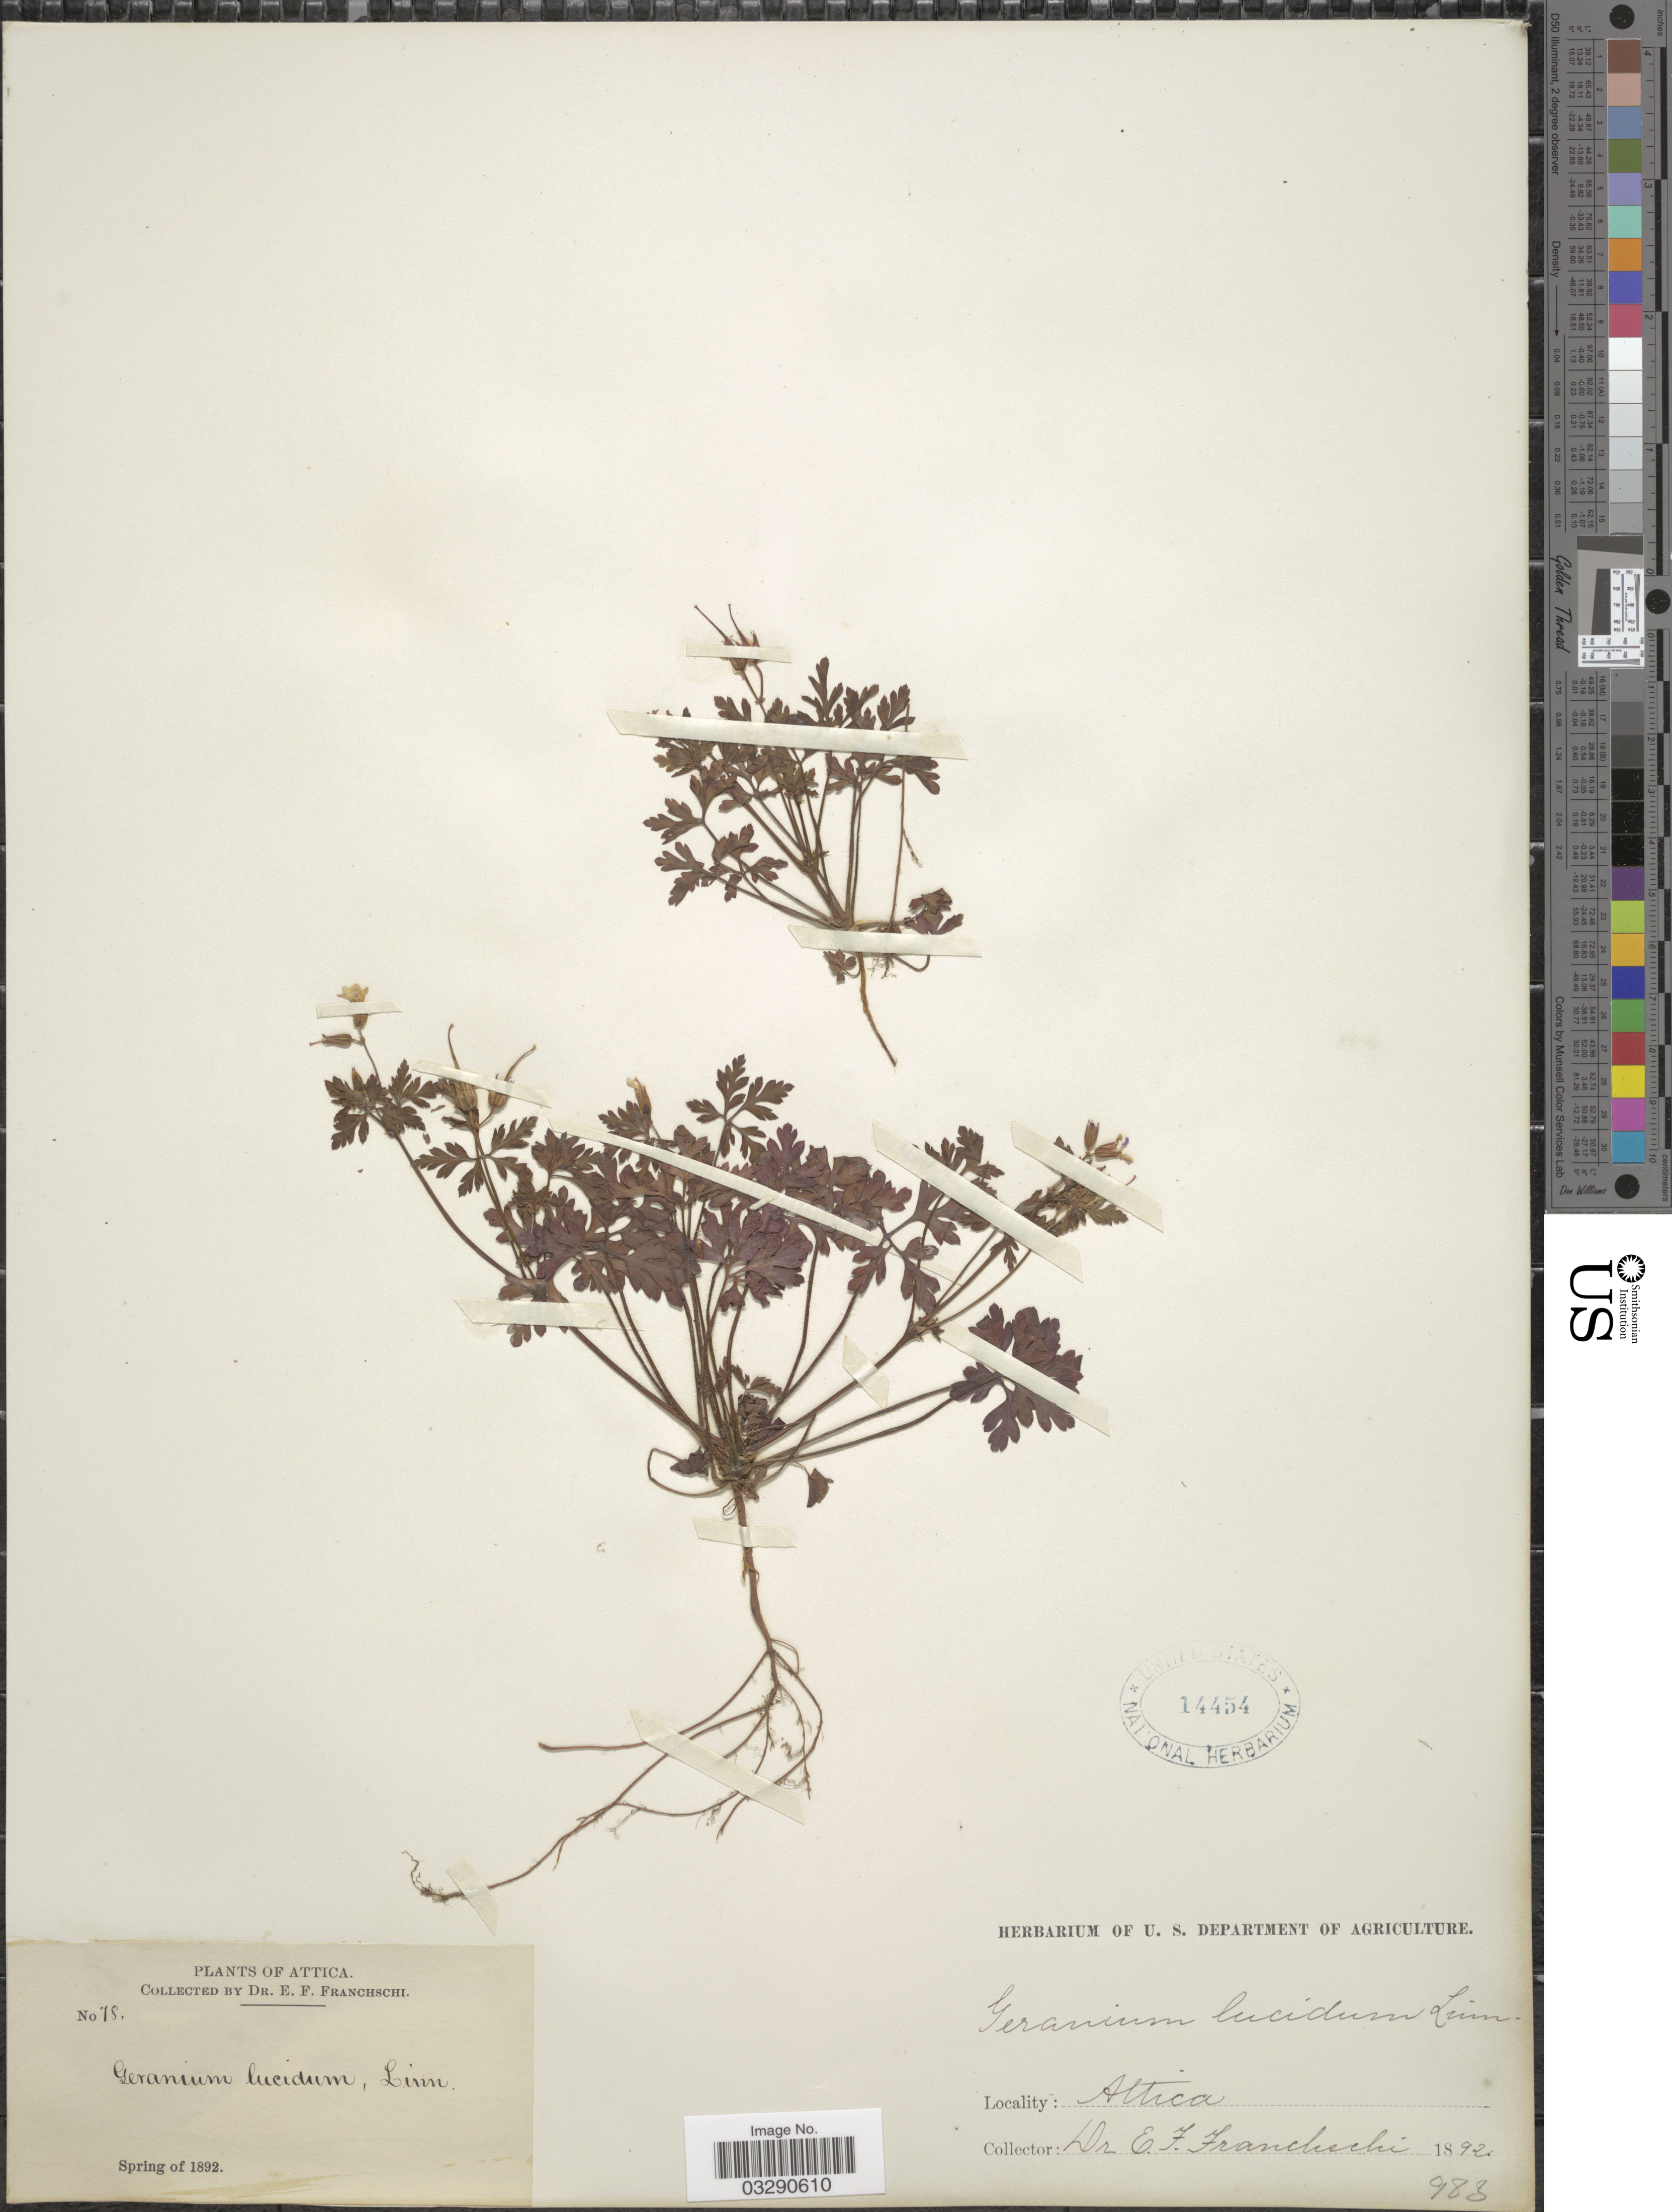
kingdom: Plantae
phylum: Tracheophyta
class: Magnoliopsida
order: Geraniales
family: Geraniaceae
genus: Geranium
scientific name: Geranium lucidum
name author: L.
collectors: E. Franchschi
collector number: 78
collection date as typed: Spring of 1892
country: Greece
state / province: Attica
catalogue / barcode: US 14454